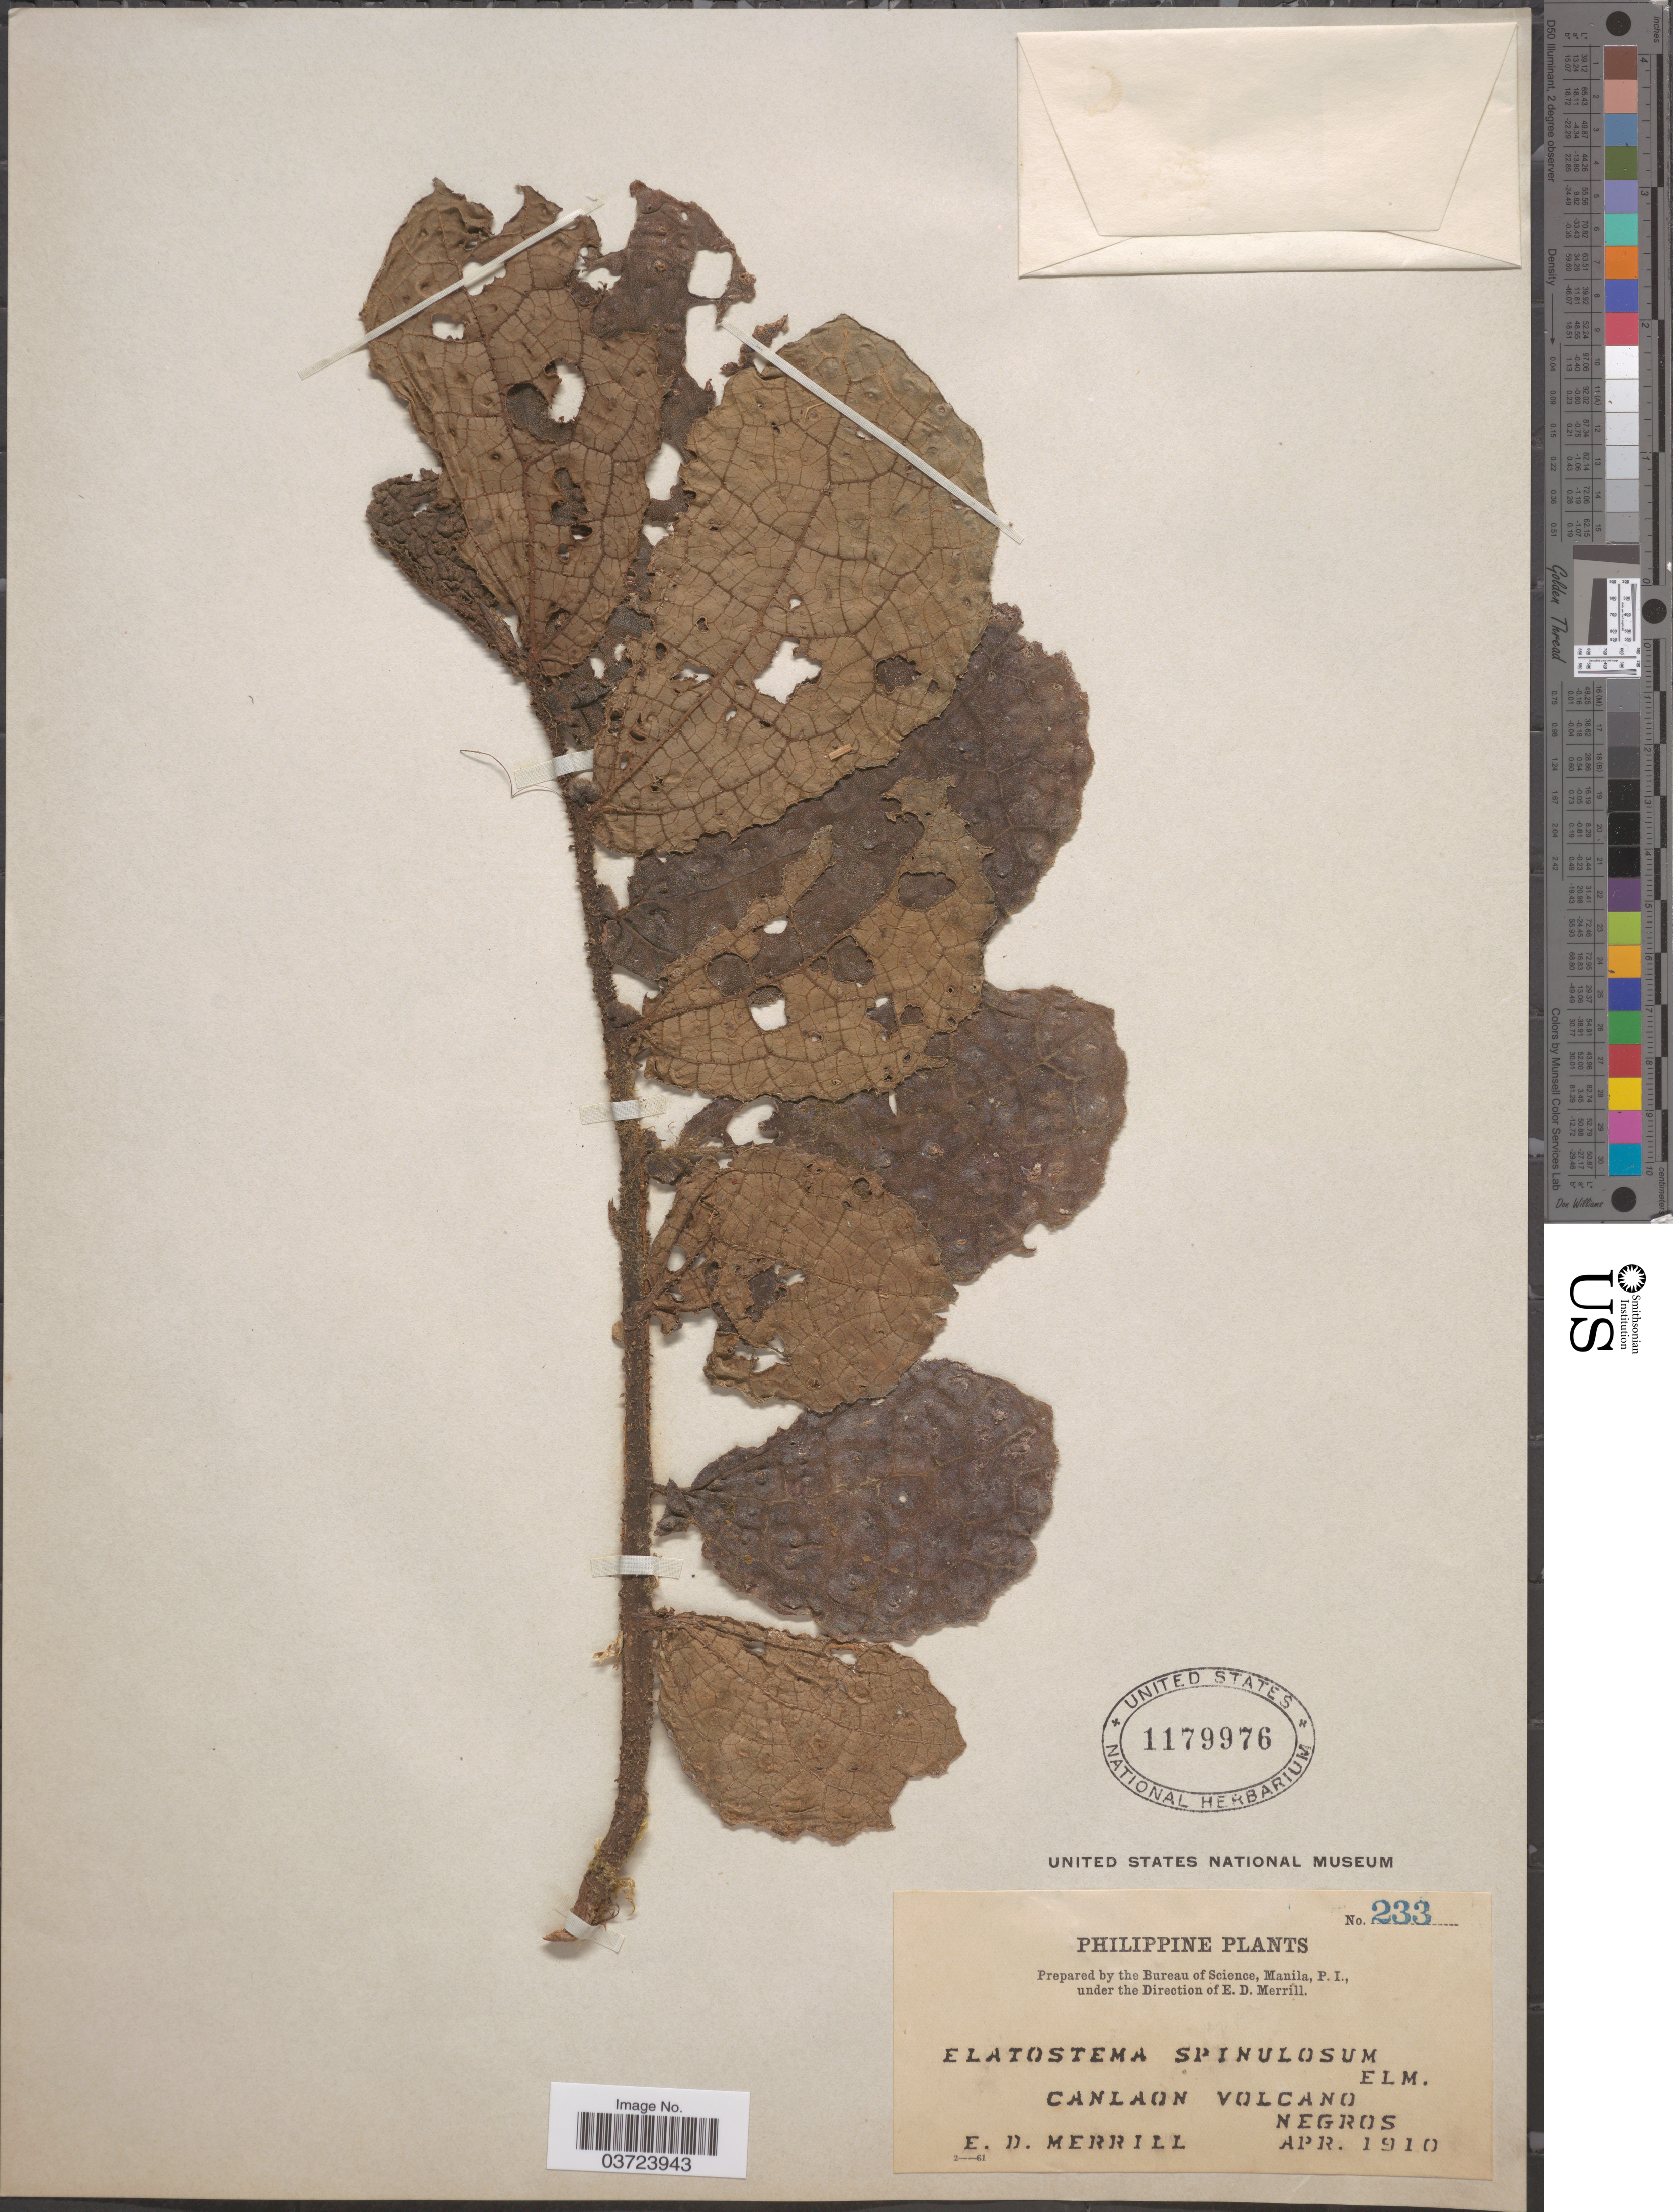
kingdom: Plantae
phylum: Tracheophyta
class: Magnoliopsida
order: Rosales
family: Urticaceae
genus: Elatostema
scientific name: Elatostema spinulosum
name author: Elmer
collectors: E. D. Merrill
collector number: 233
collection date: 1910-04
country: Philippines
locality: Canlaon Volcano. Negros.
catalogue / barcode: US 1179976